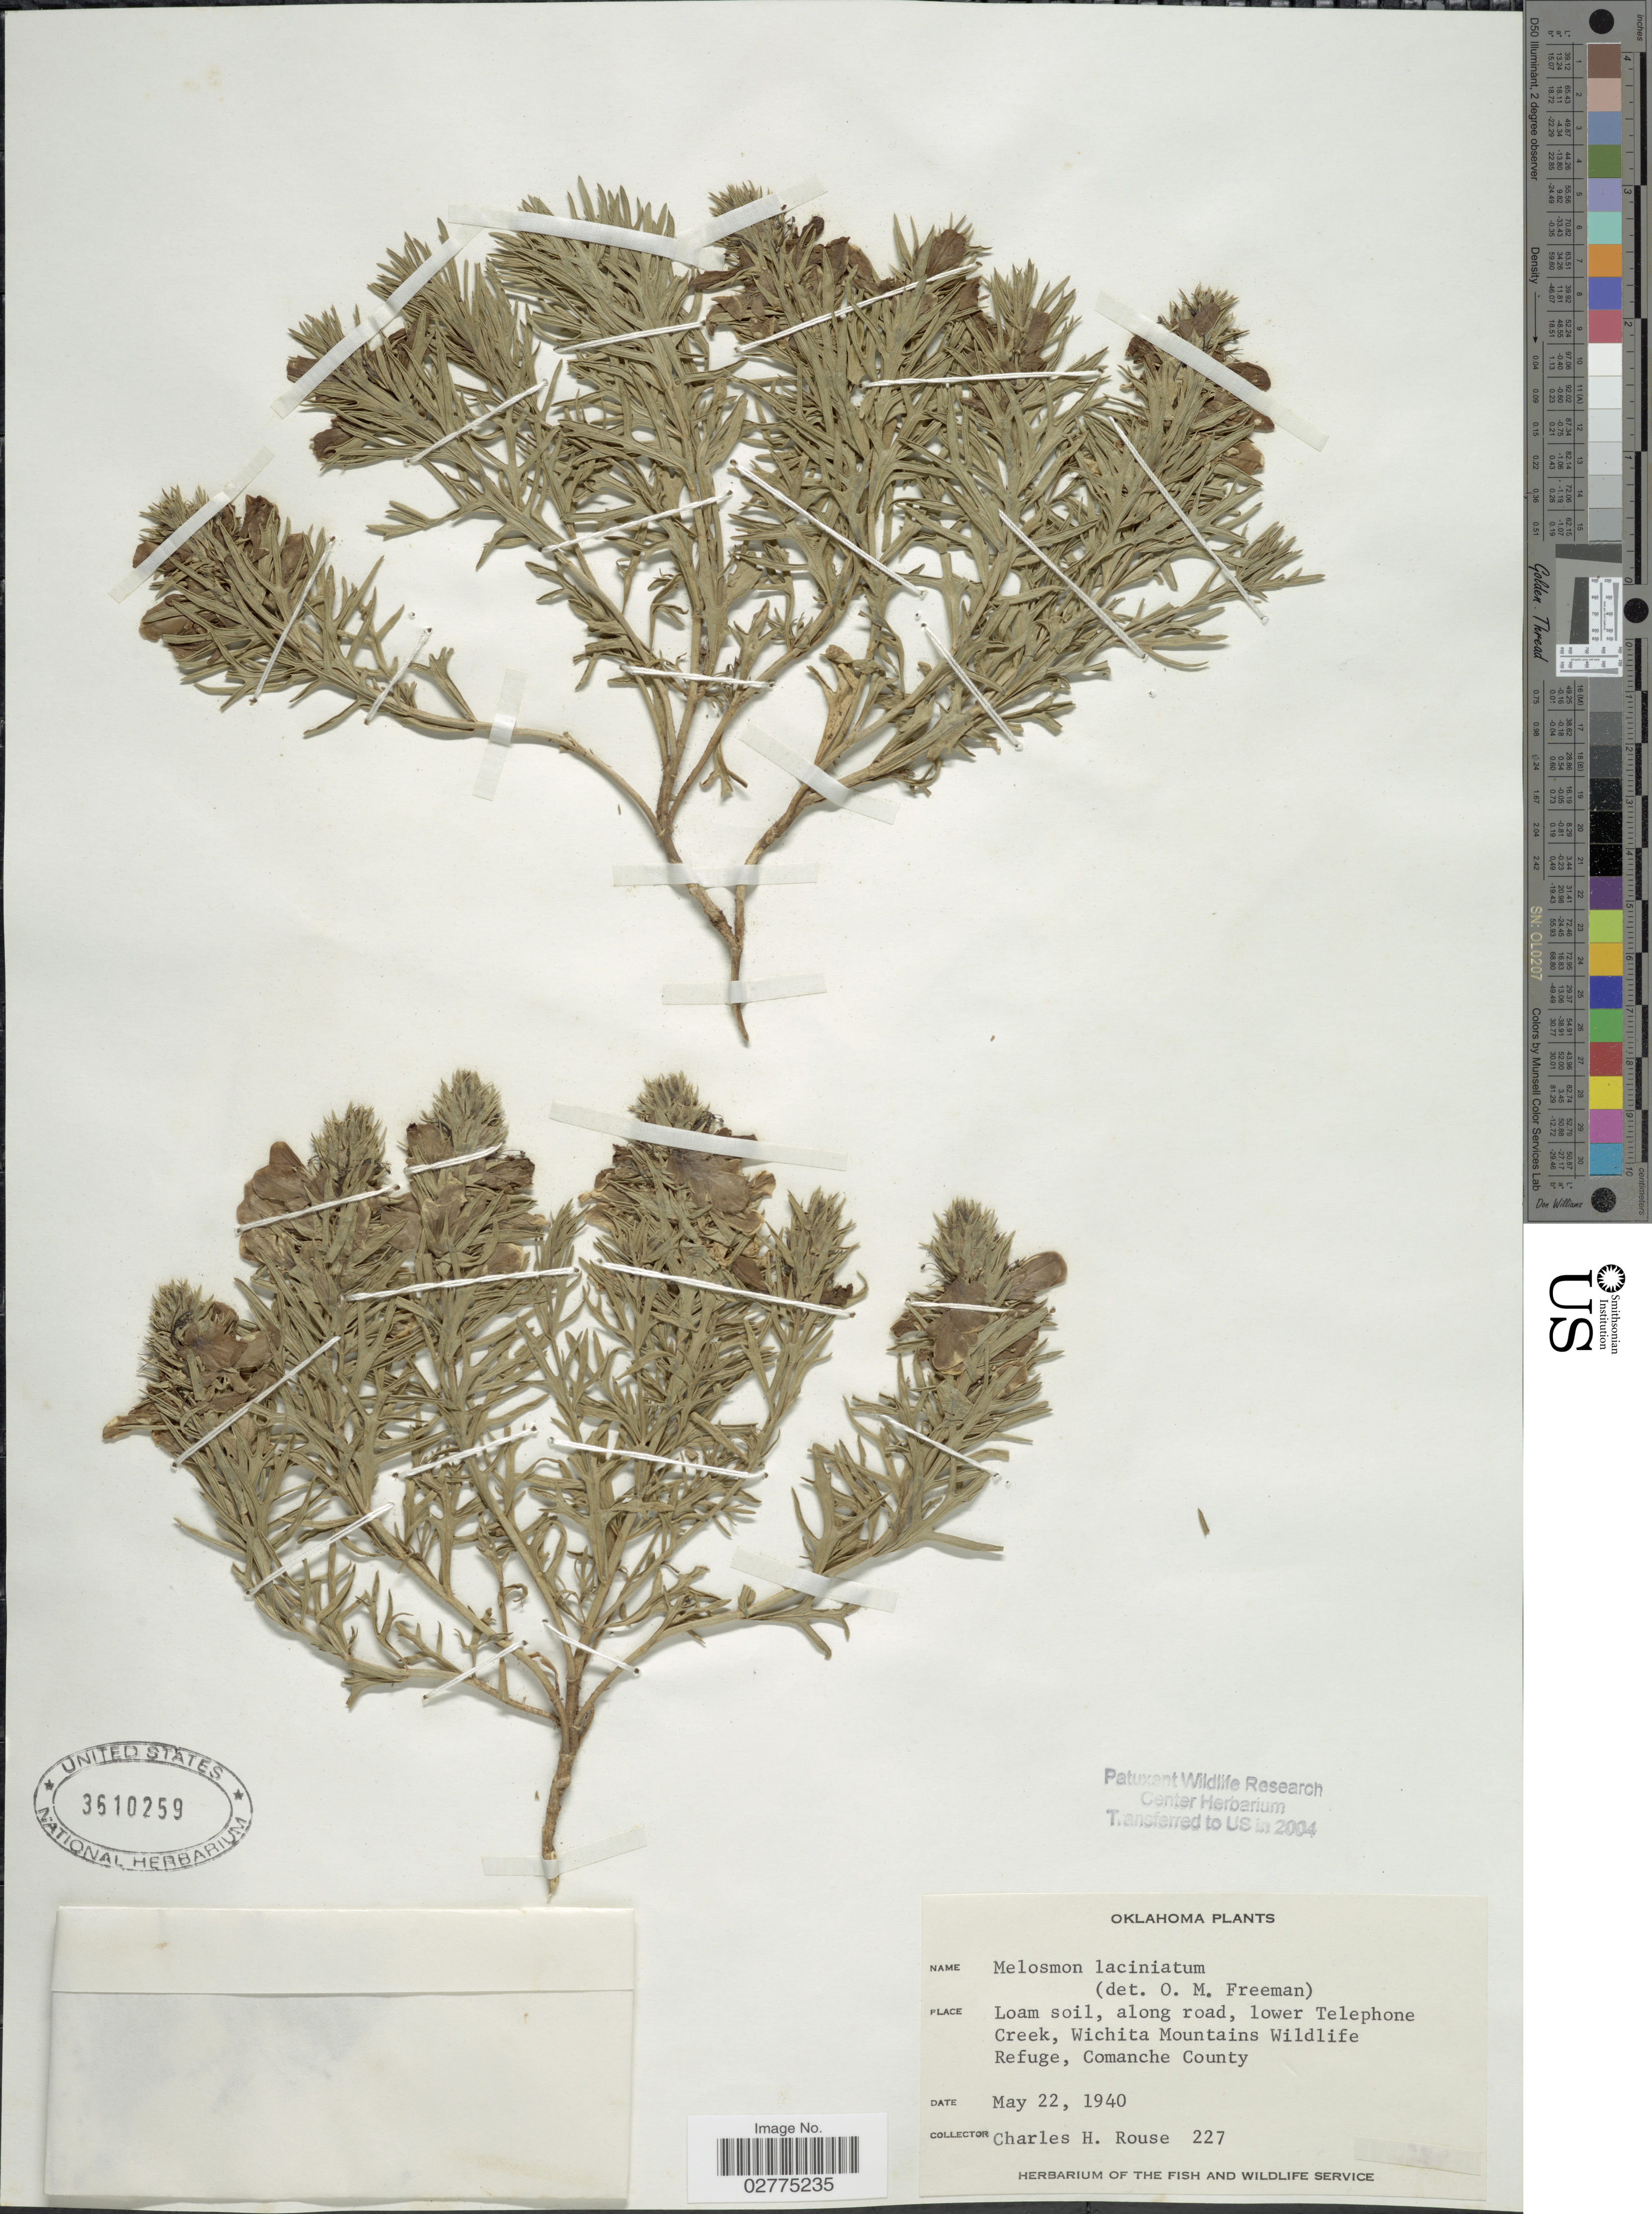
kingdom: Plantae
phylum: Tracheophyta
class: Magnoliopsida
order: Lamiales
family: Lamiaceae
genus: Teucrium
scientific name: Teucrium laciniatum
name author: Torr.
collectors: C. Rouse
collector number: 227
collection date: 1940-05-22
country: United States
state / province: Oklahoma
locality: Loam soil, along road, lower Telephone Creek, Wichita Mountains Wildlife Refuge, Comanche County.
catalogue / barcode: US 3610259